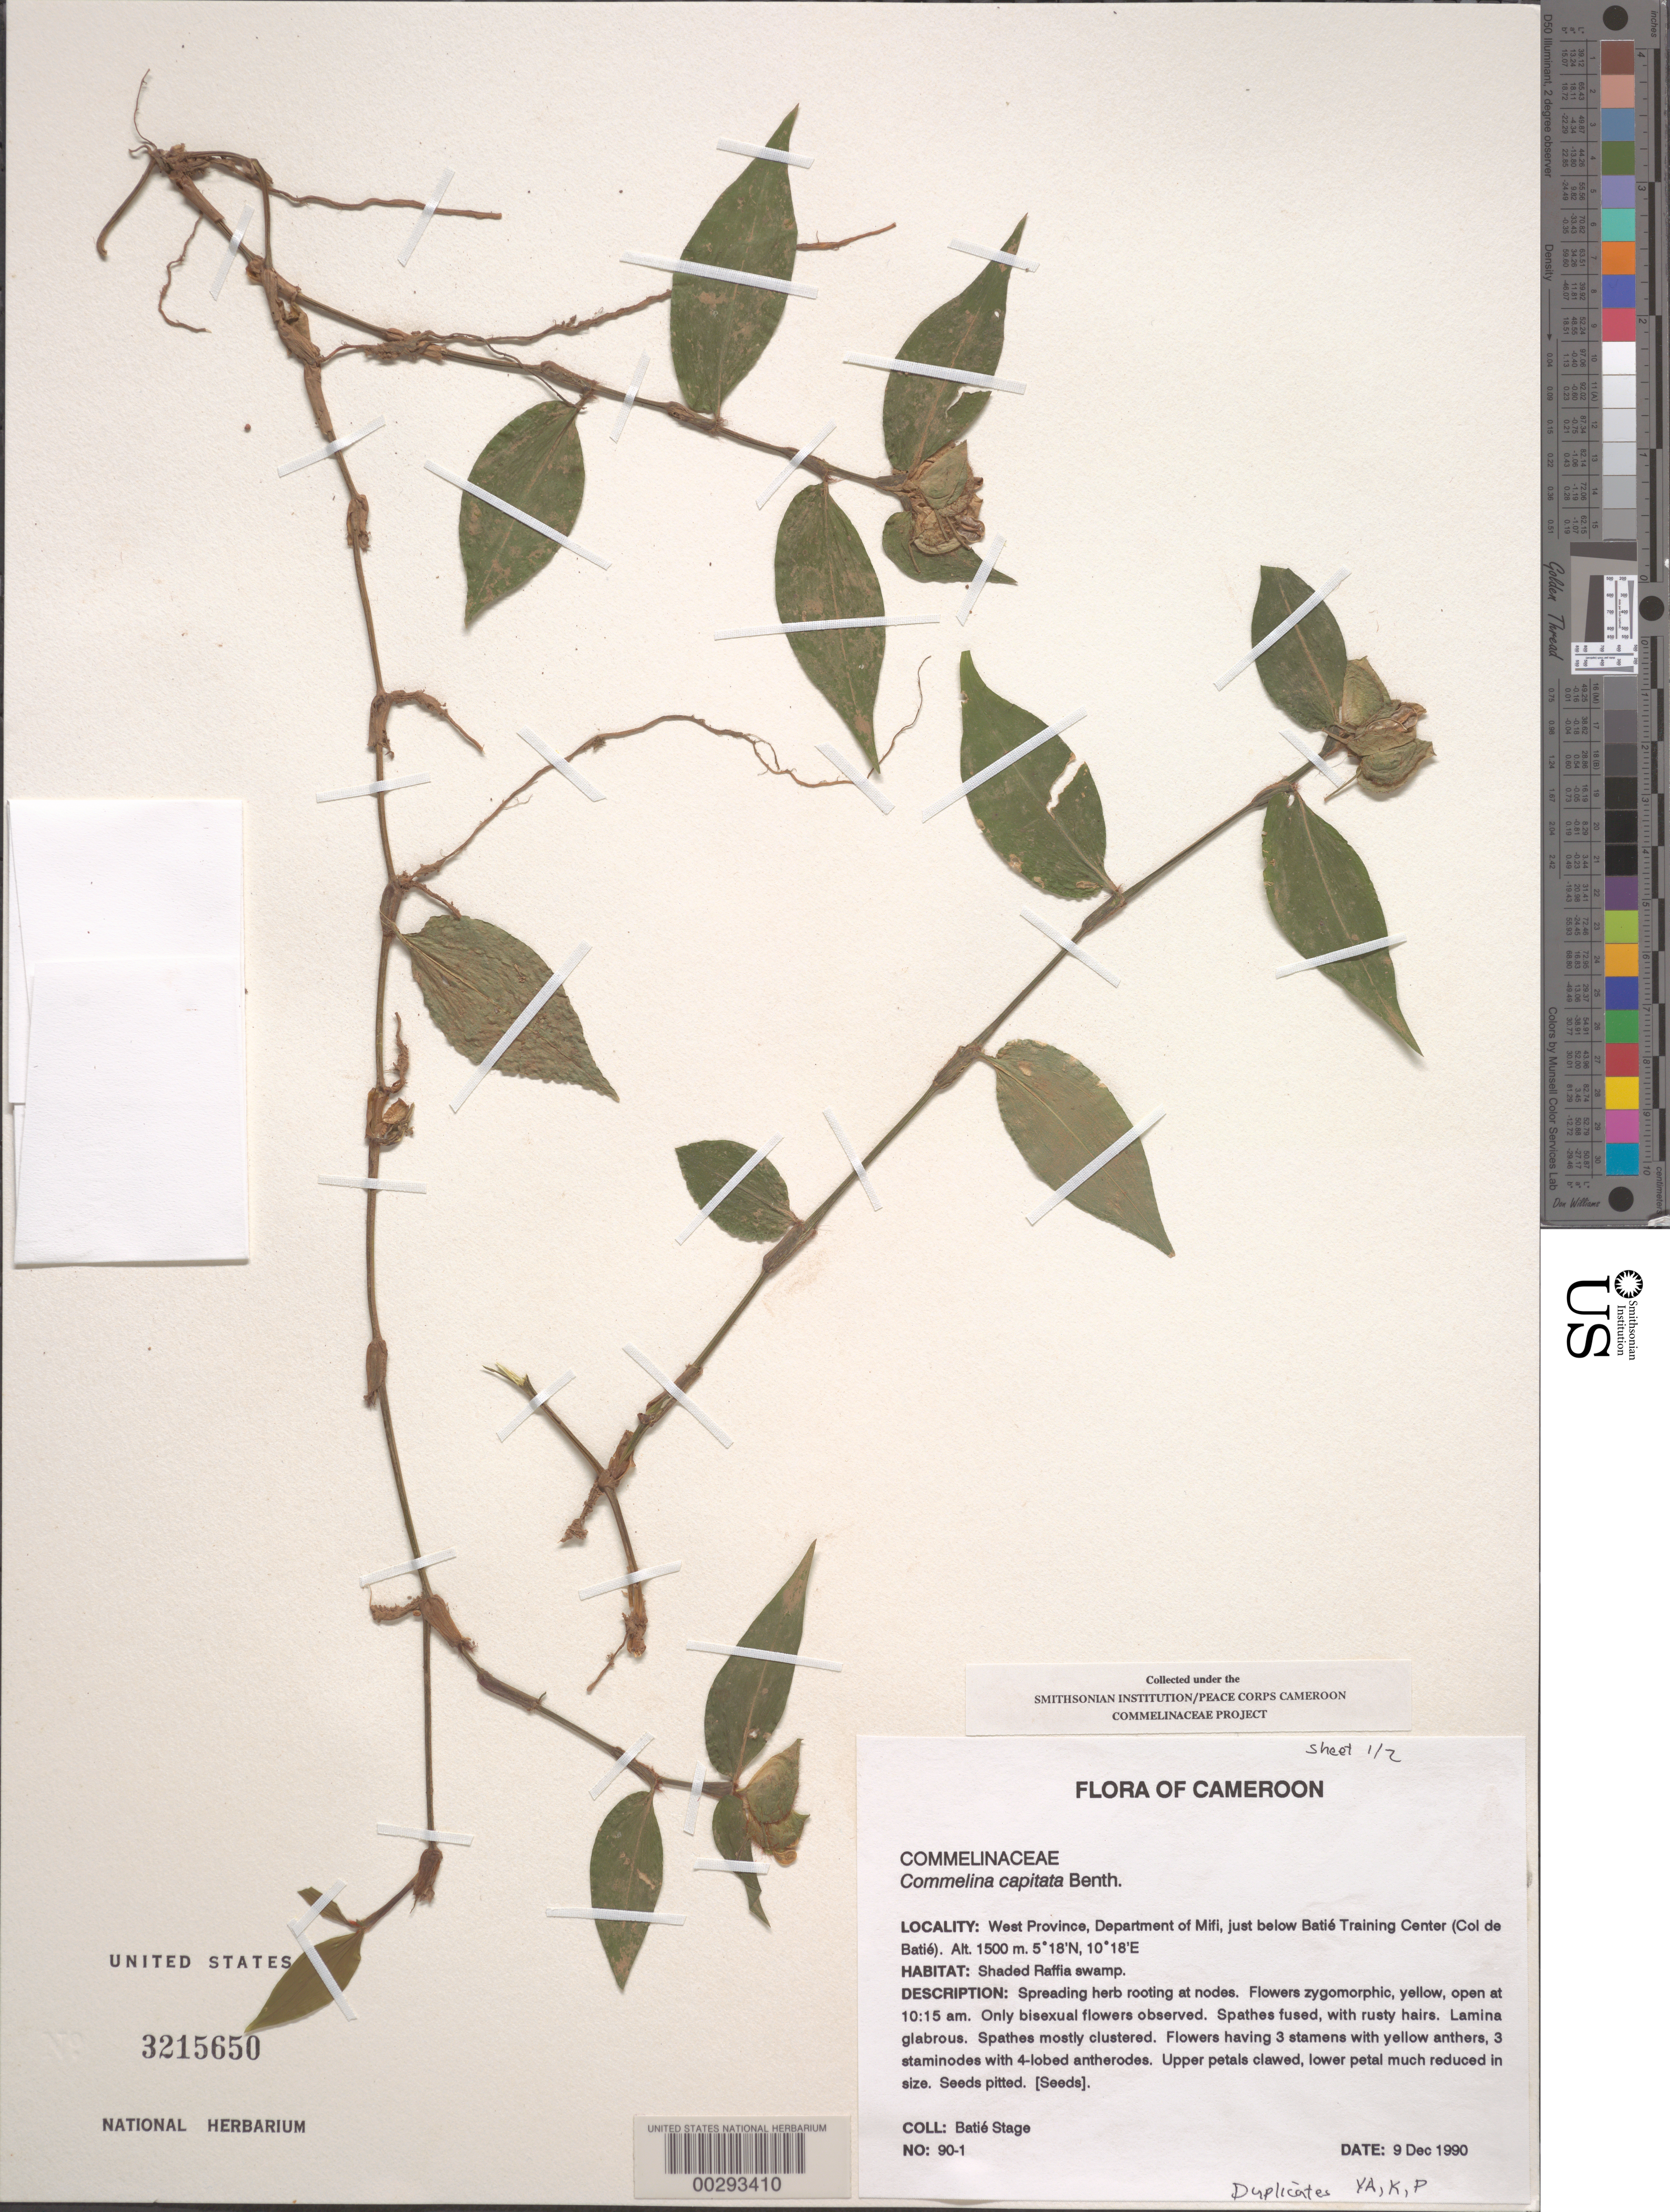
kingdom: Plantae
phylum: Tracheophyta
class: Liliopsida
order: Commelinales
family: Commelinaceae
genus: Commelina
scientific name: Commelina capitata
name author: Benth.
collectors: B. Stage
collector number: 90-1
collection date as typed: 09 Dec 1990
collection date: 1990-12-09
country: Cameroon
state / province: Ouest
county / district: Mifi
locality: Just below batie training center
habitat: Shaded raffia swamp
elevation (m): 1500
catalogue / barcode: US 3215650